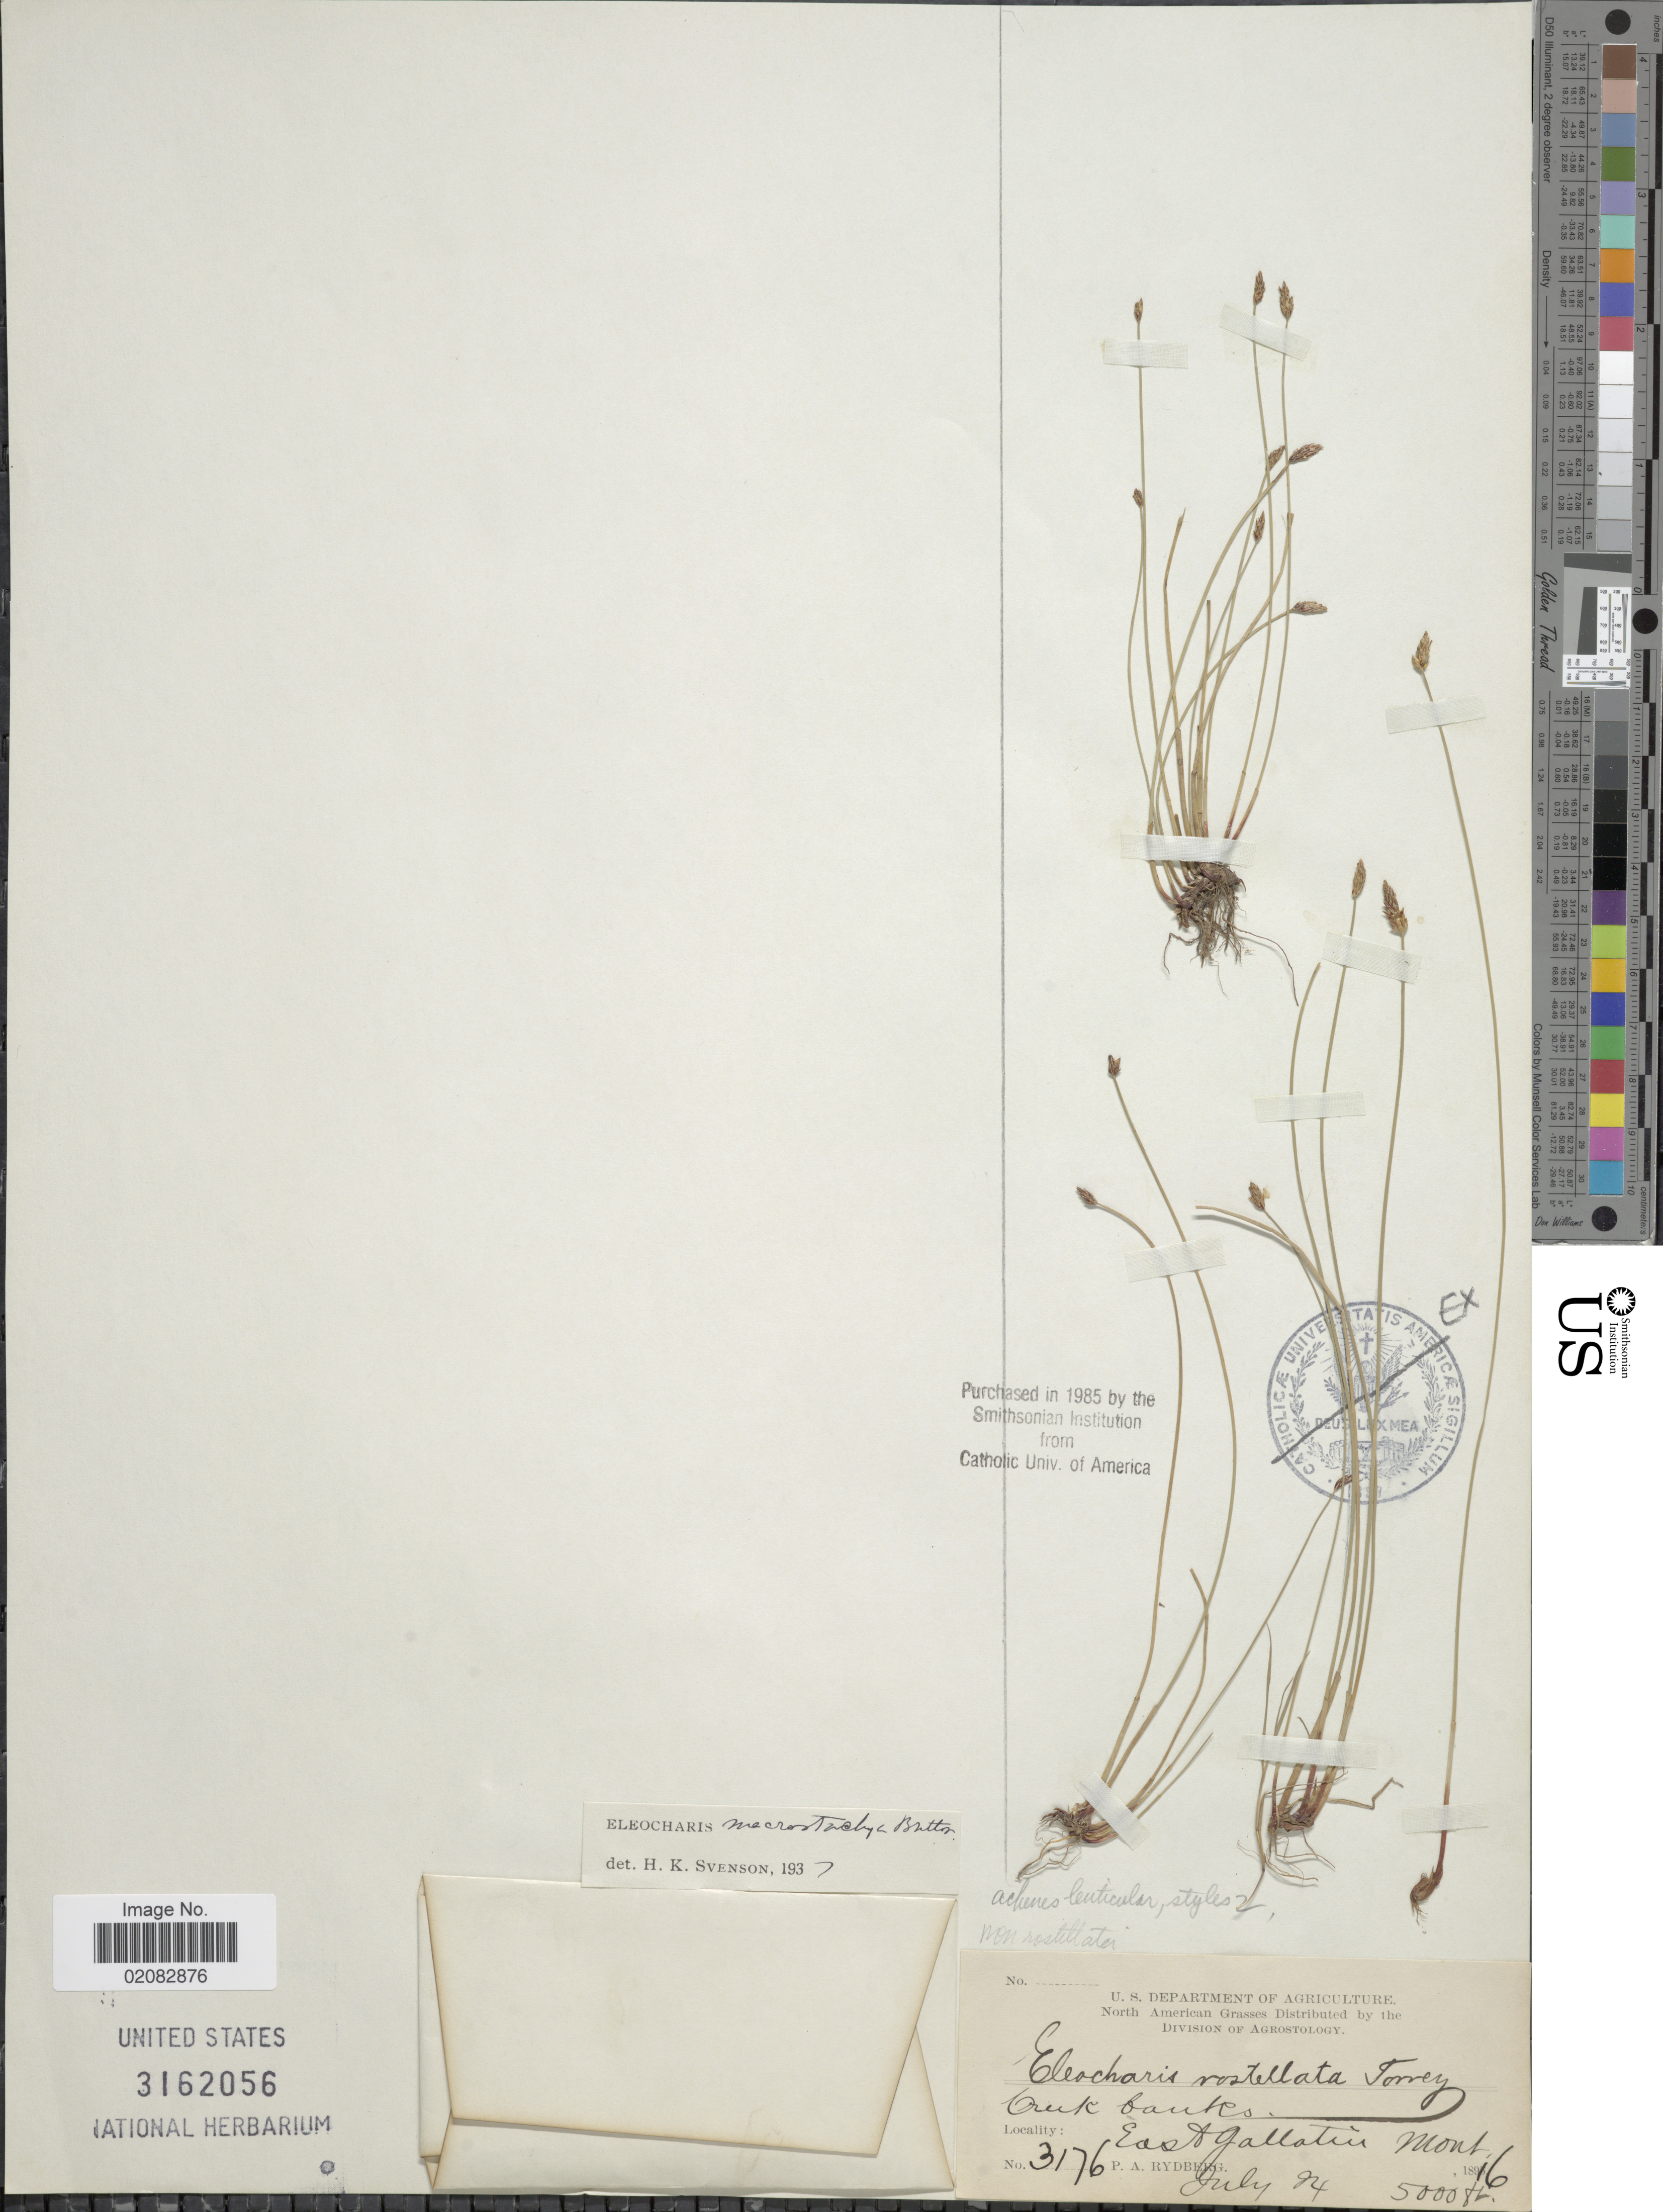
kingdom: Plantae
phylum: Tracheophyta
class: Liliopsida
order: Poales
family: Cyperaceae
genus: Eleocharis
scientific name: Eleocharis macrostachya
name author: Britton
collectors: P. A. Rydberg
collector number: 3176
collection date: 1896-07-24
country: United States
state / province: Montana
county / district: Gallatin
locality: East Gallatin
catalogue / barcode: US 3162056